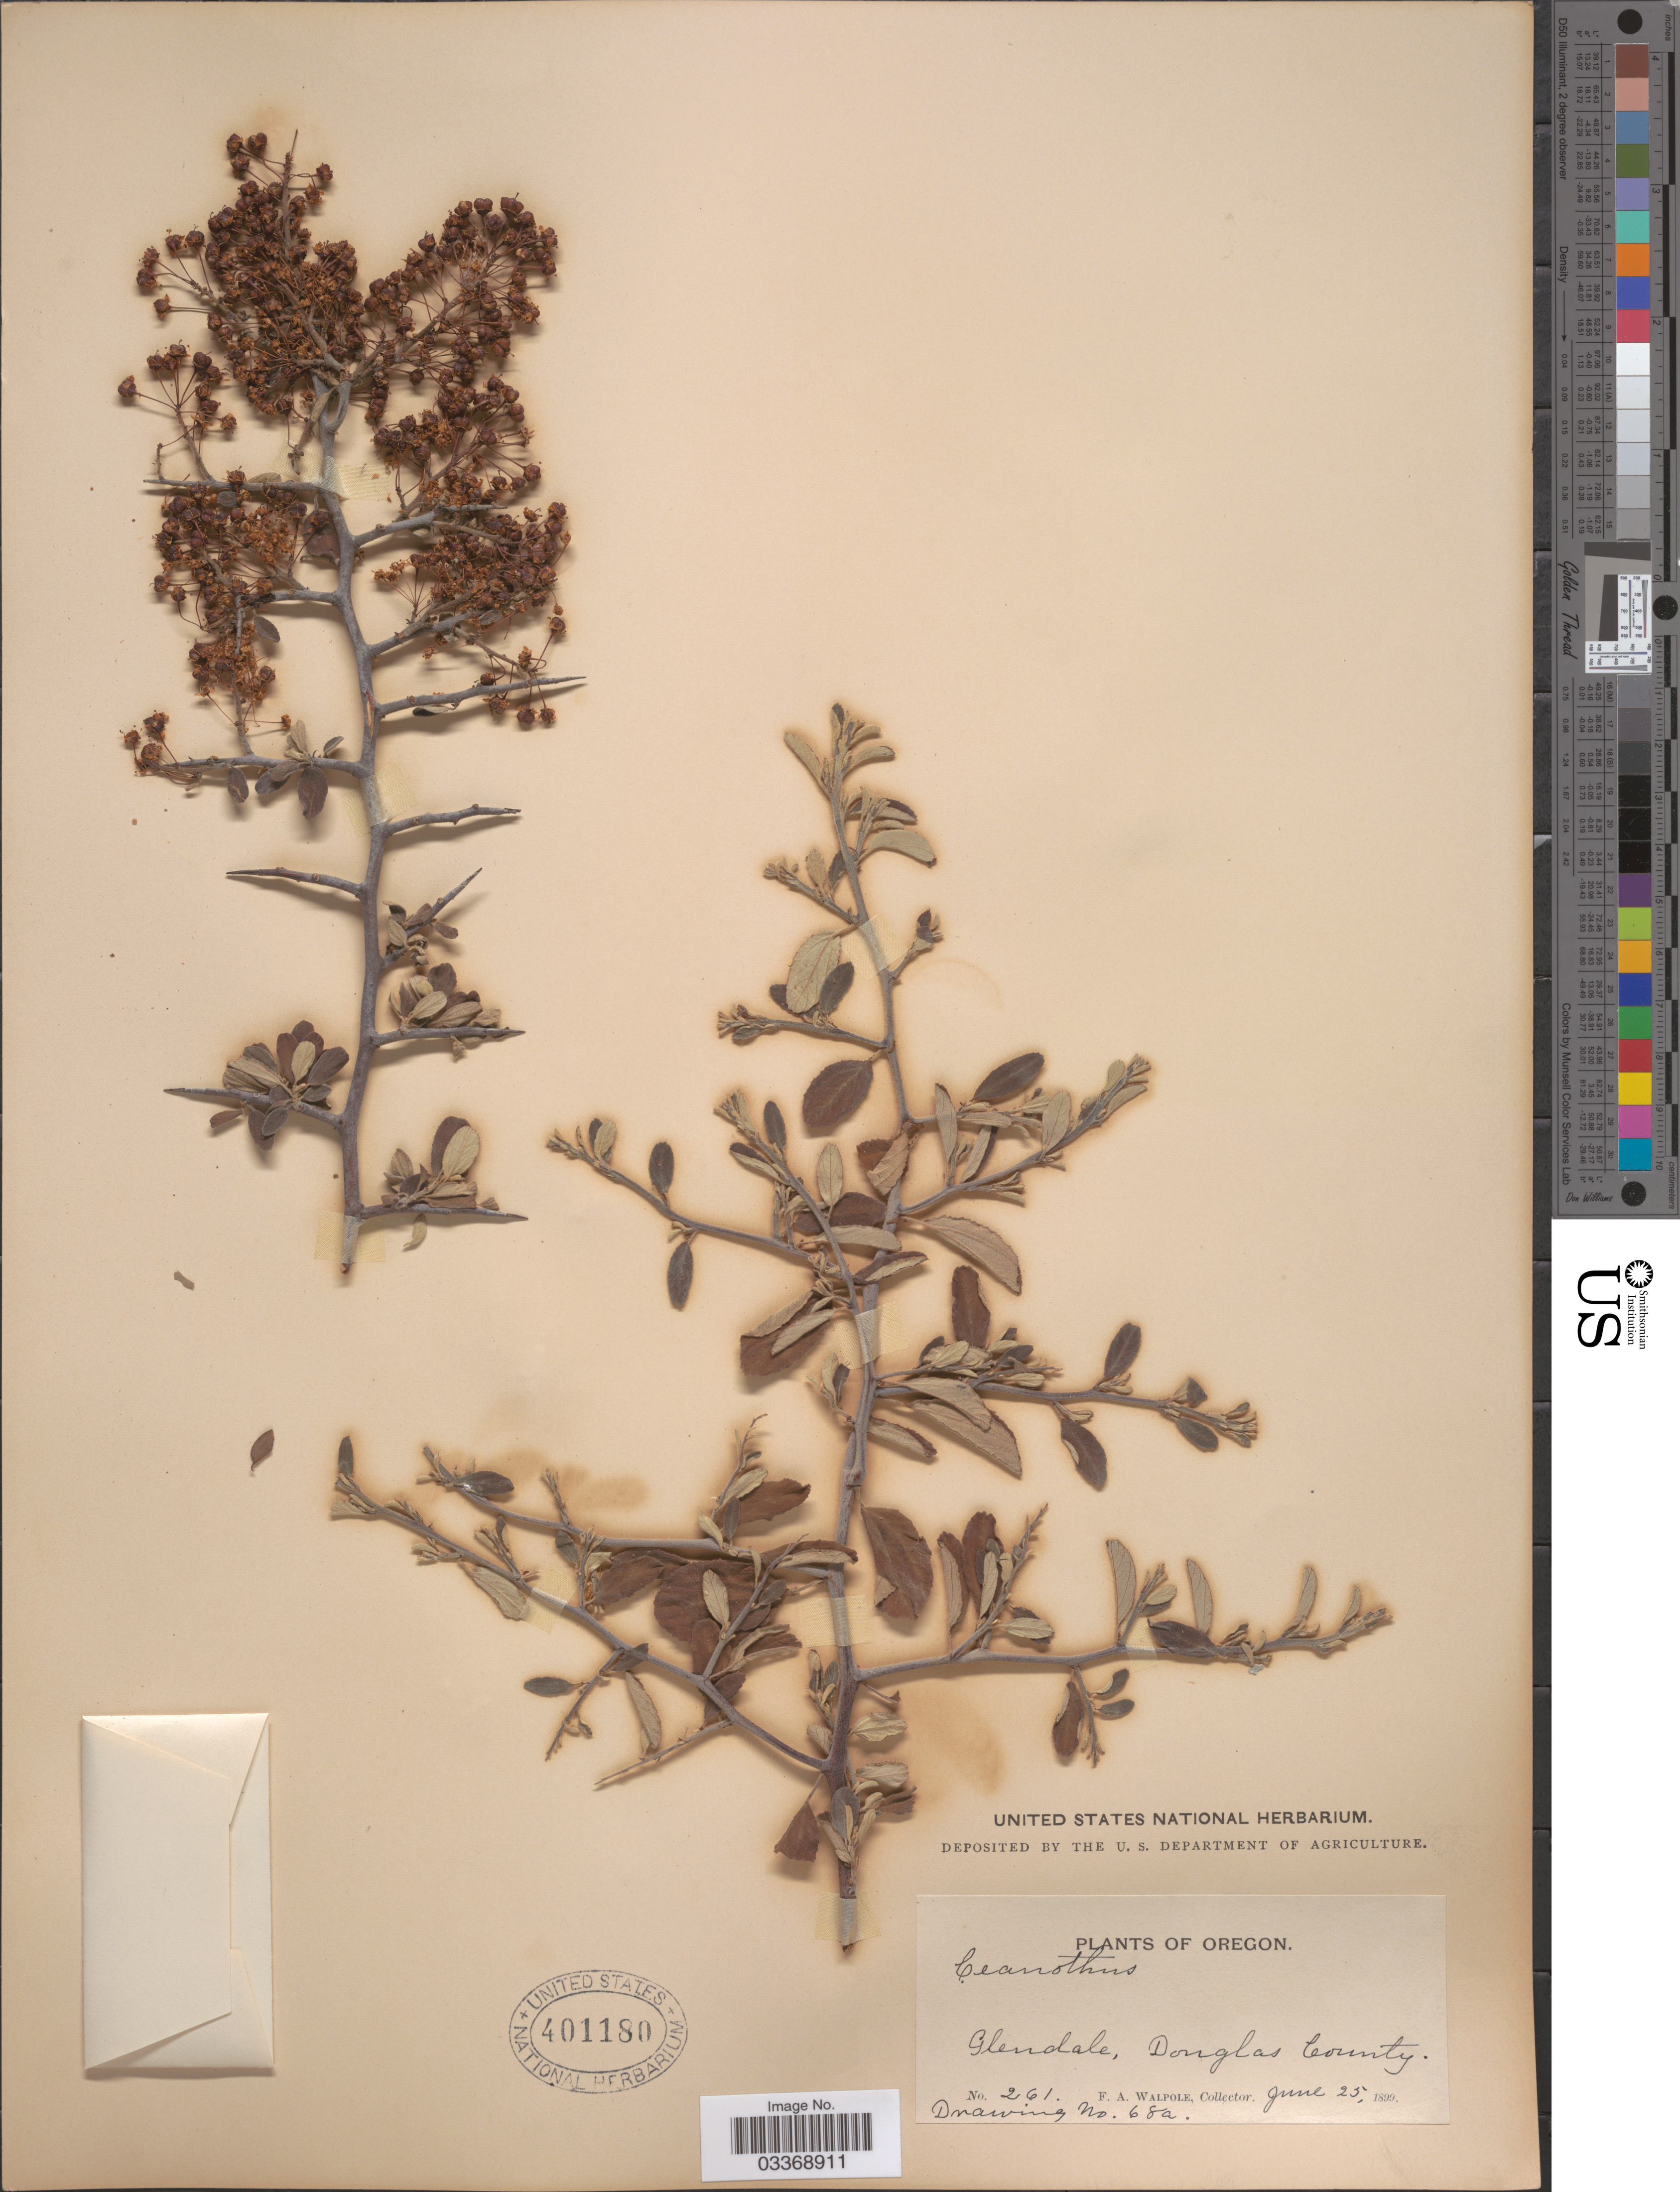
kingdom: Plantae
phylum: Tracheophyta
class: Magnoliopsida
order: Rosales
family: Rhamnaceae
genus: Ceanothus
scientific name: Ceanothus cordulatus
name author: Kellogg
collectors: F. Walpole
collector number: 261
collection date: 1899-06-25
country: United States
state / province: Oregon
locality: Glendale, Douglas County.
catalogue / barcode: US 401180